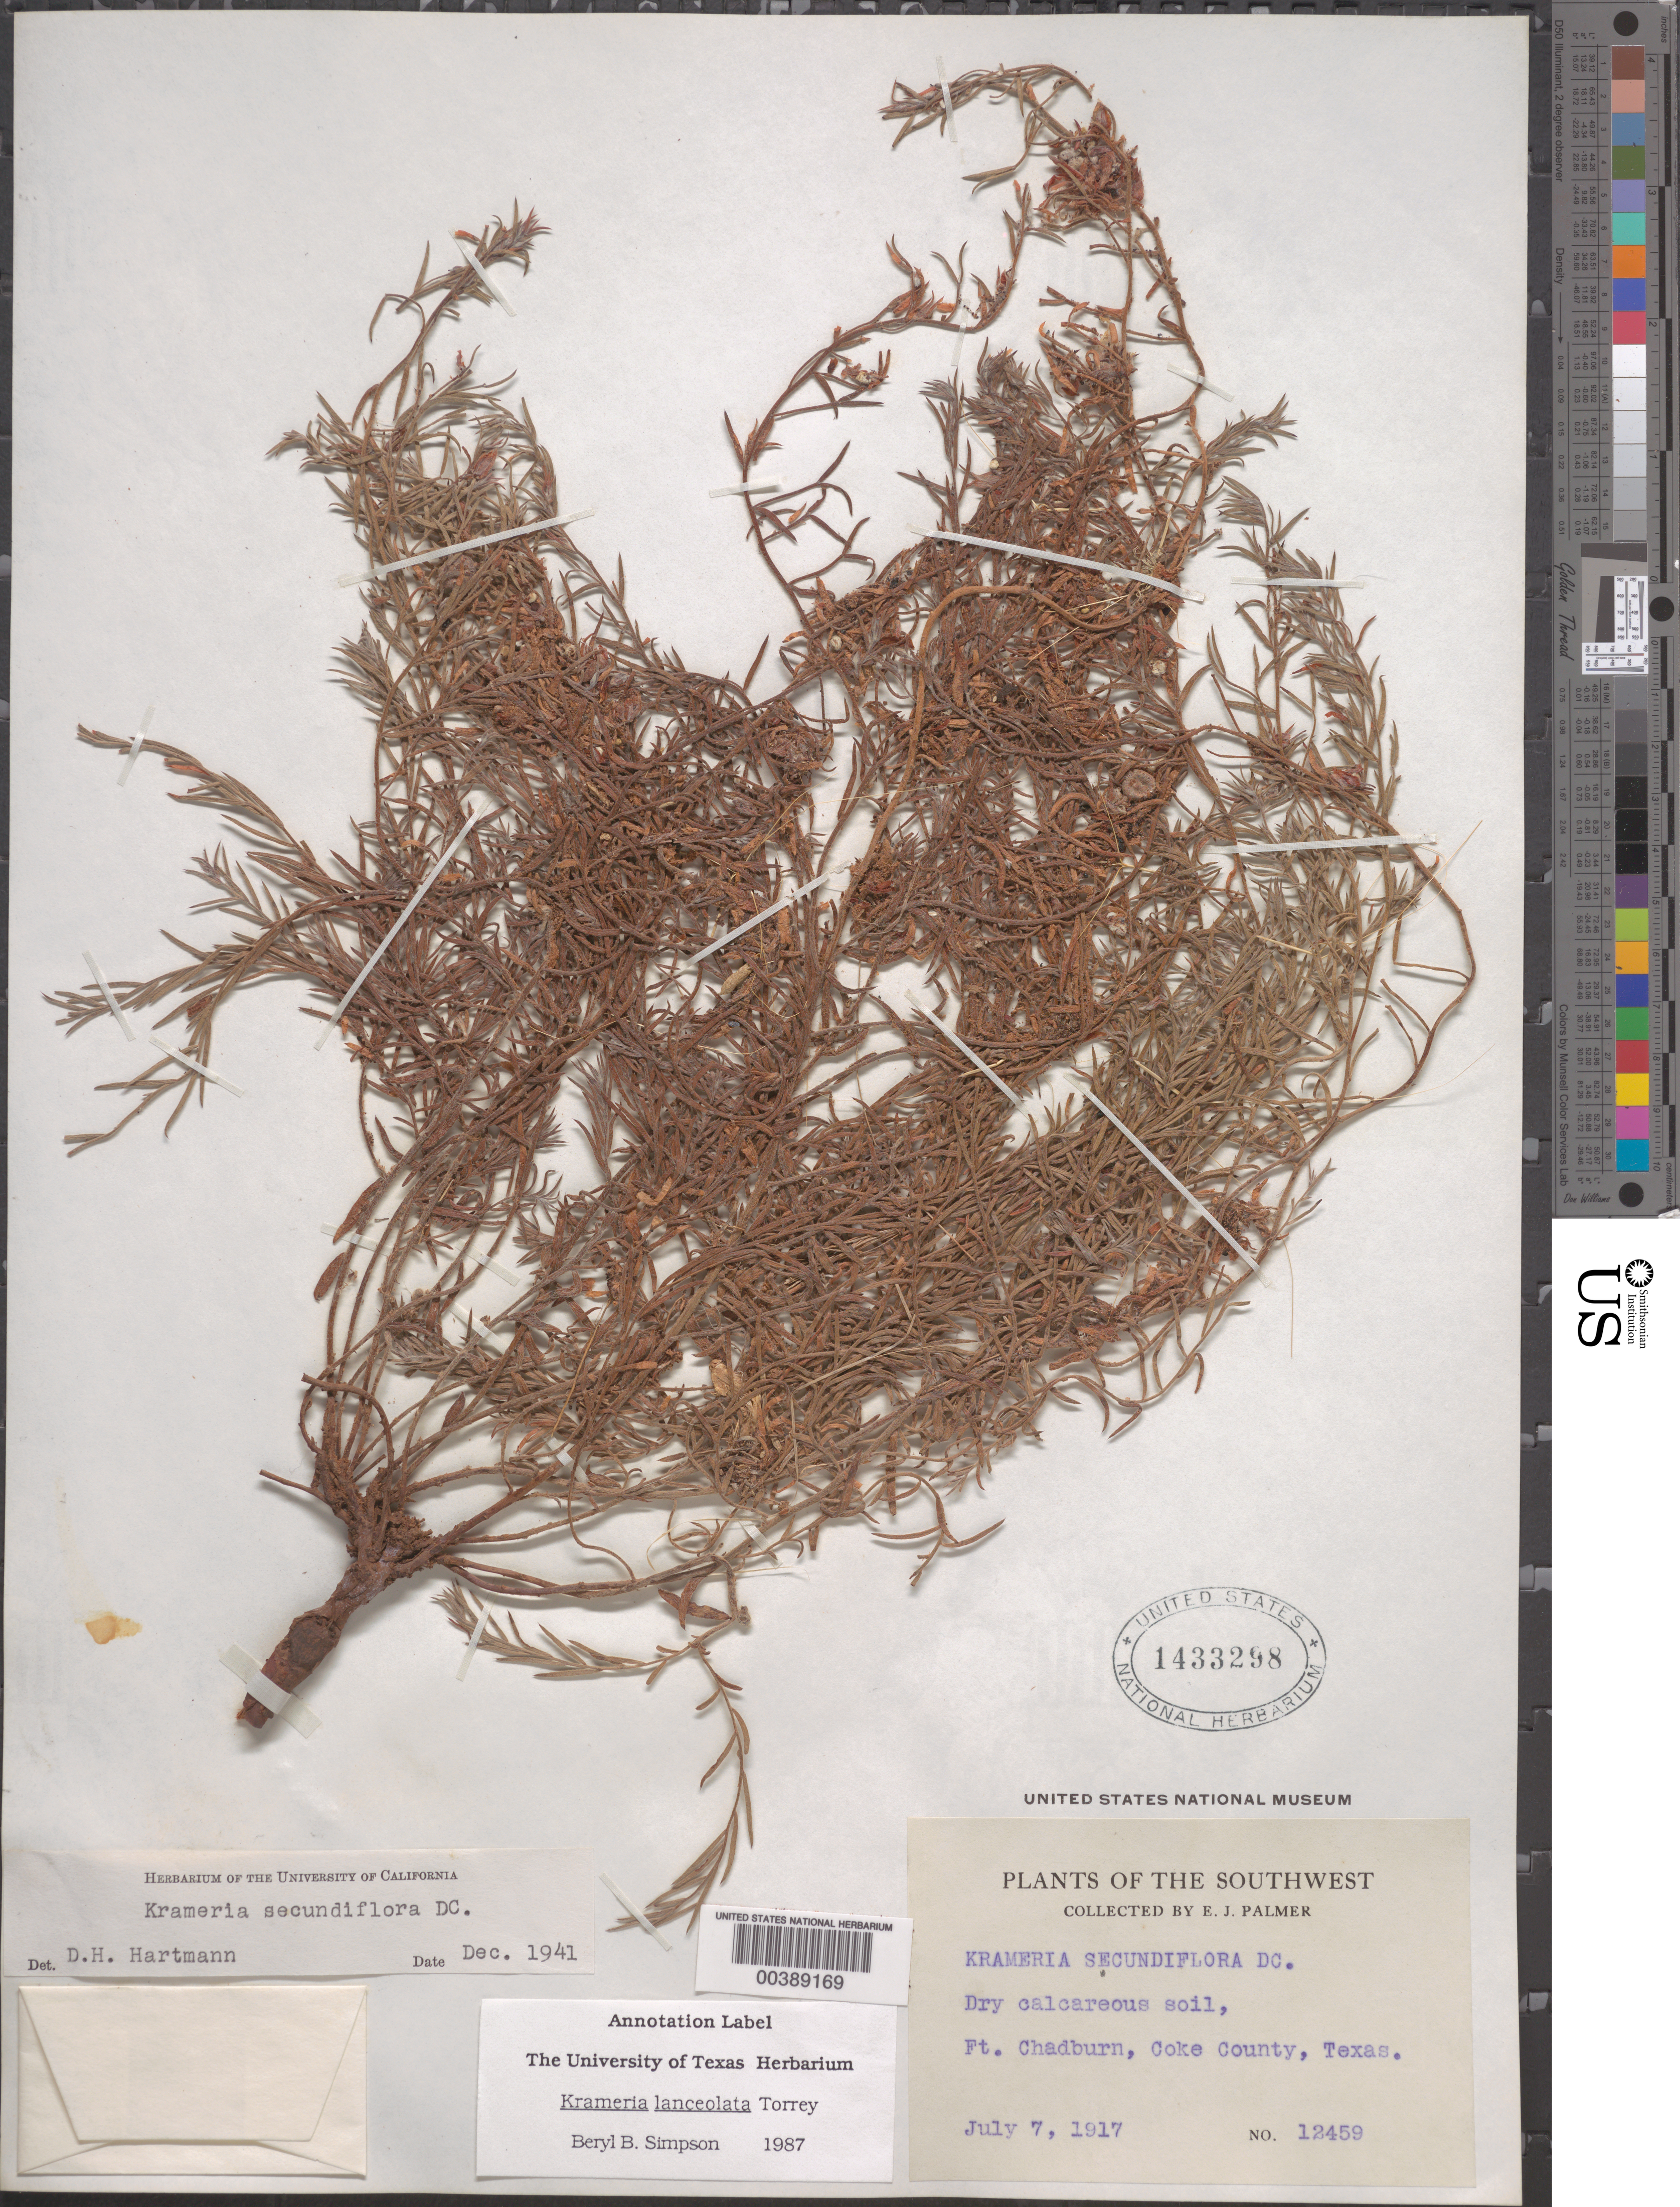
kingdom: Plantae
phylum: Tracheophyta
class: Magnoliopsida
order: Zygophyllales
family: Krameriaceae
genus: Krameria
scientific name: Krameria lanceolata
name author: Torr.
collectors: E. J. Palmer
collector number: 12459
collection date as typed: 07 Jul 1917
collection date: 1917-07-07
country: United States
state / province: Texas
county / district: Coke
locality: Ft. chadburn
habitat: Dry calcareous soil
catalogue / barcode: US 1433298